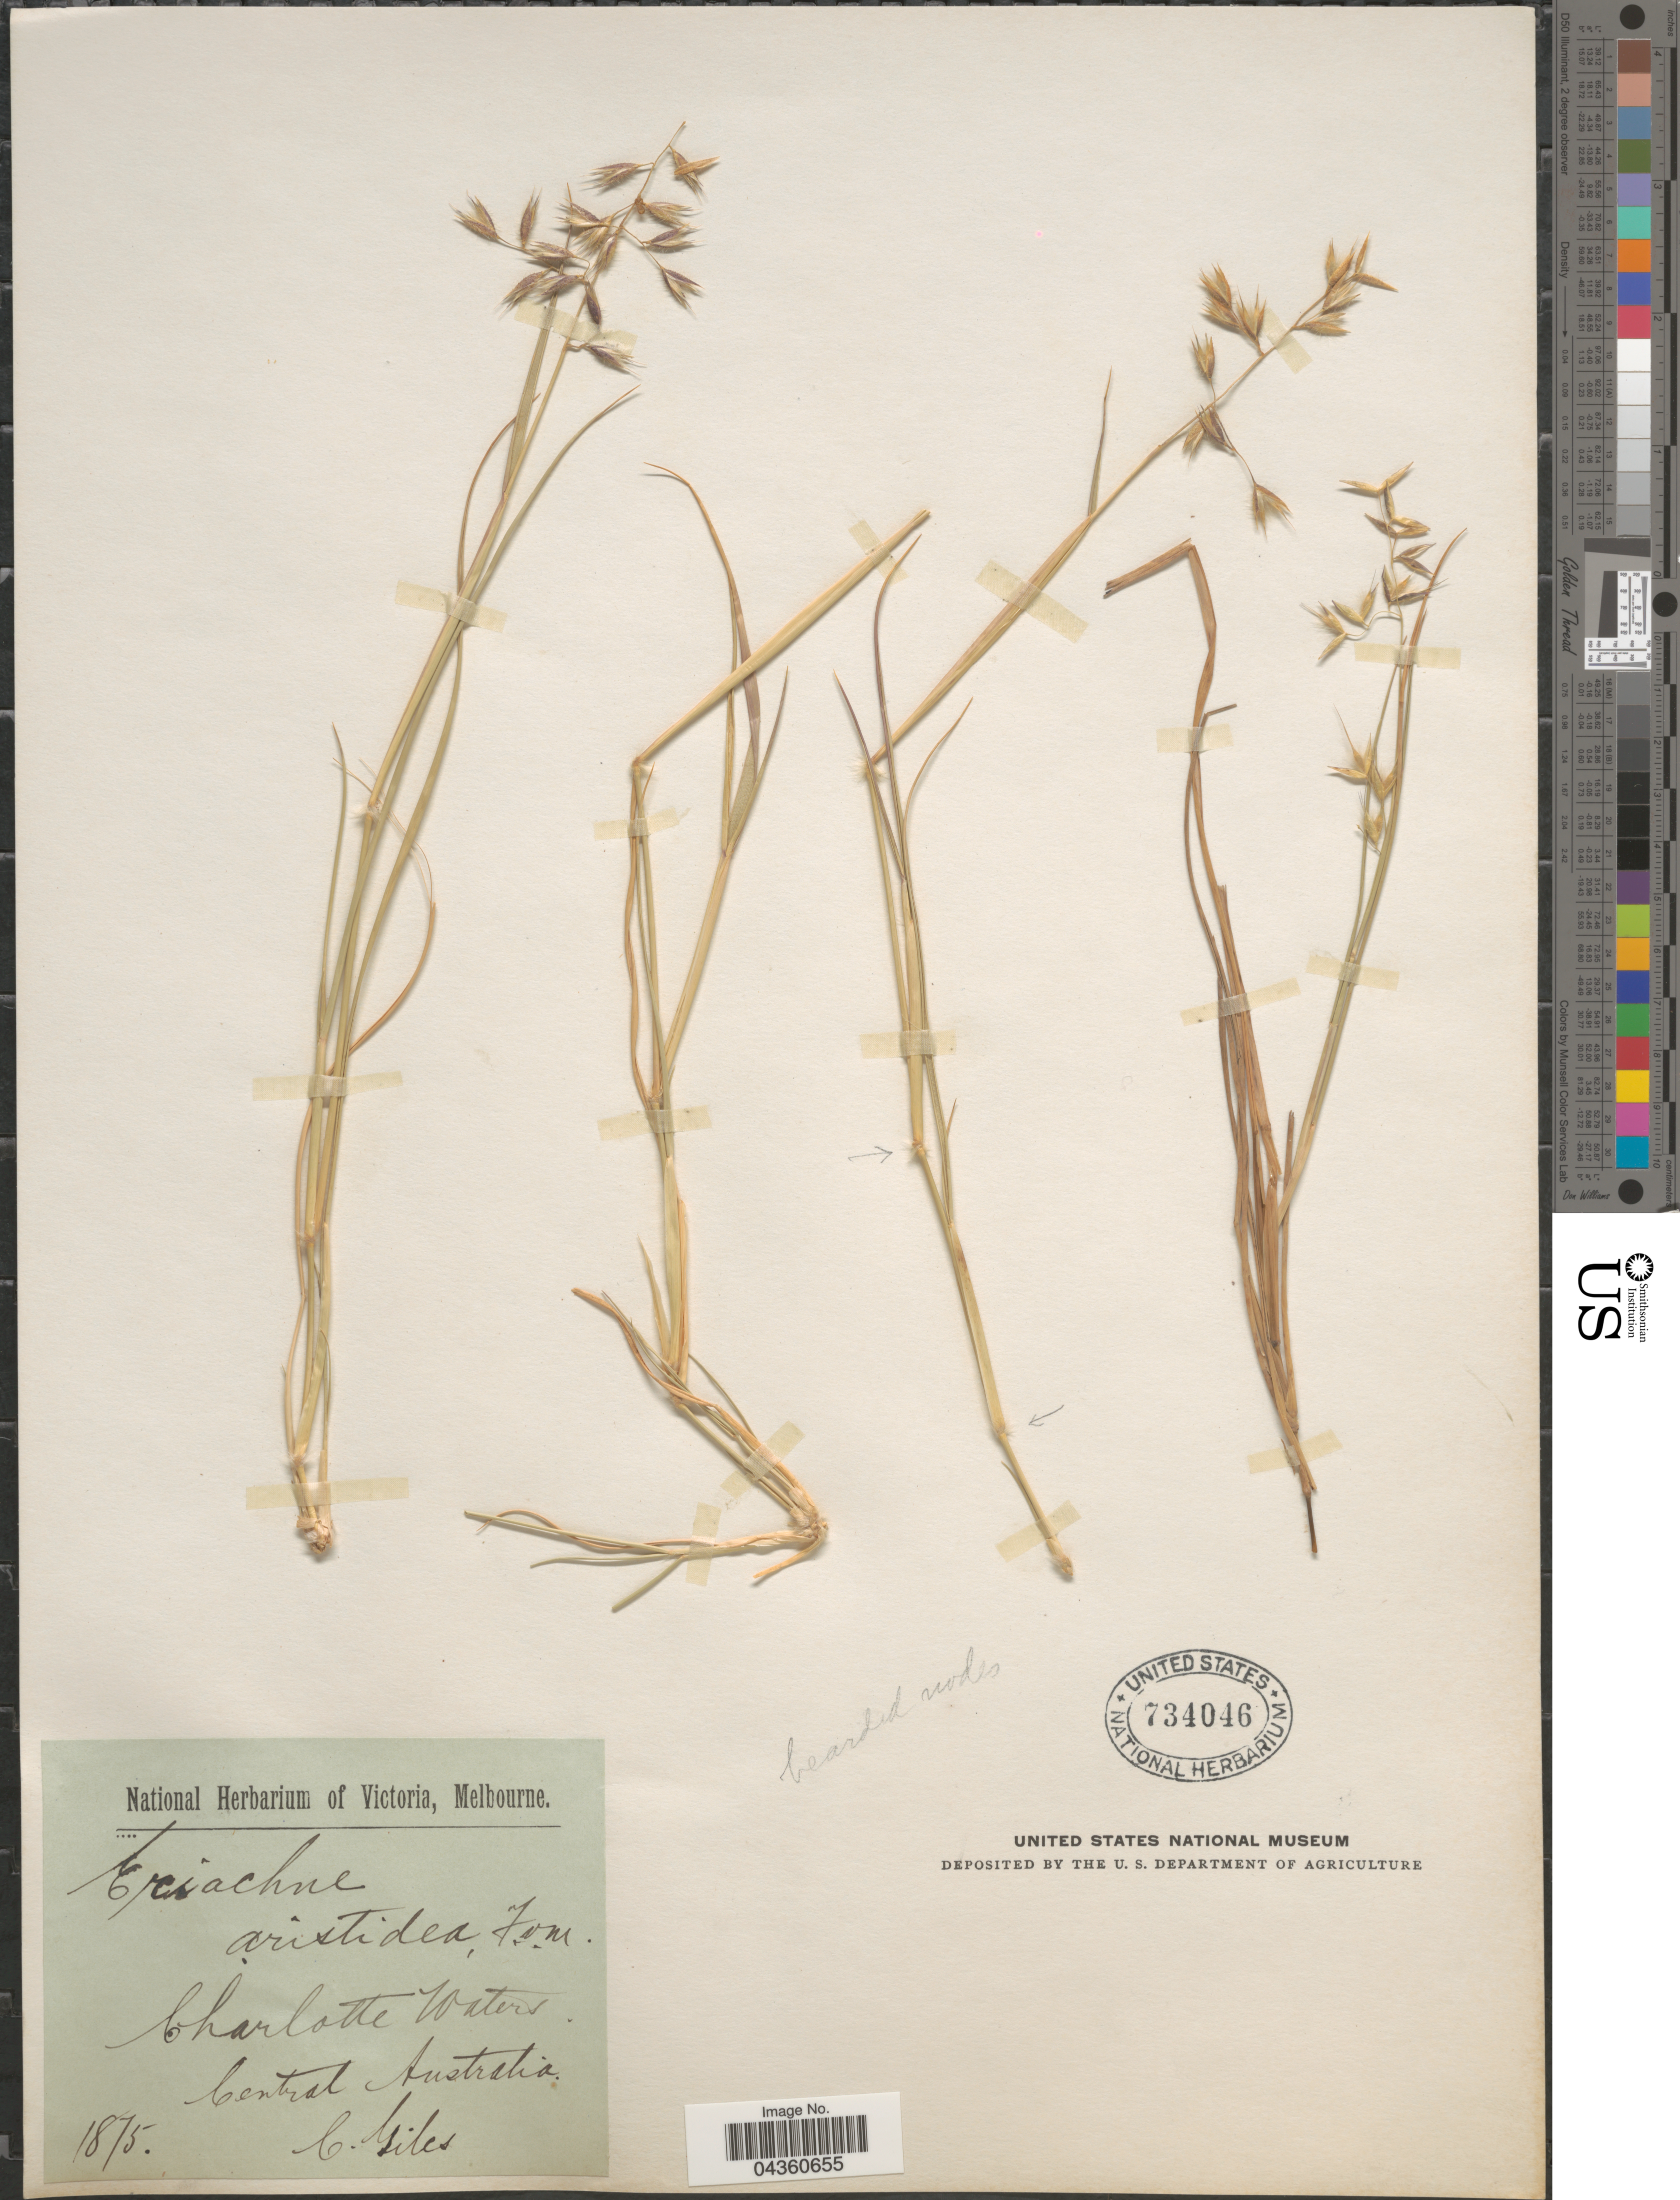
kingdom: Plantae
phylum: Tracheophyta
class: Liliopsida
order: Poales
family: Poaceae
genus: Eriachne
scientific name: Eriachne aristidea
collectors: E. Giles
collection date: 1875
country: Australia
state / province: Northern Territory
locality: Charlotte Waters. Central Australia.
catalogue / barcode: US 734046